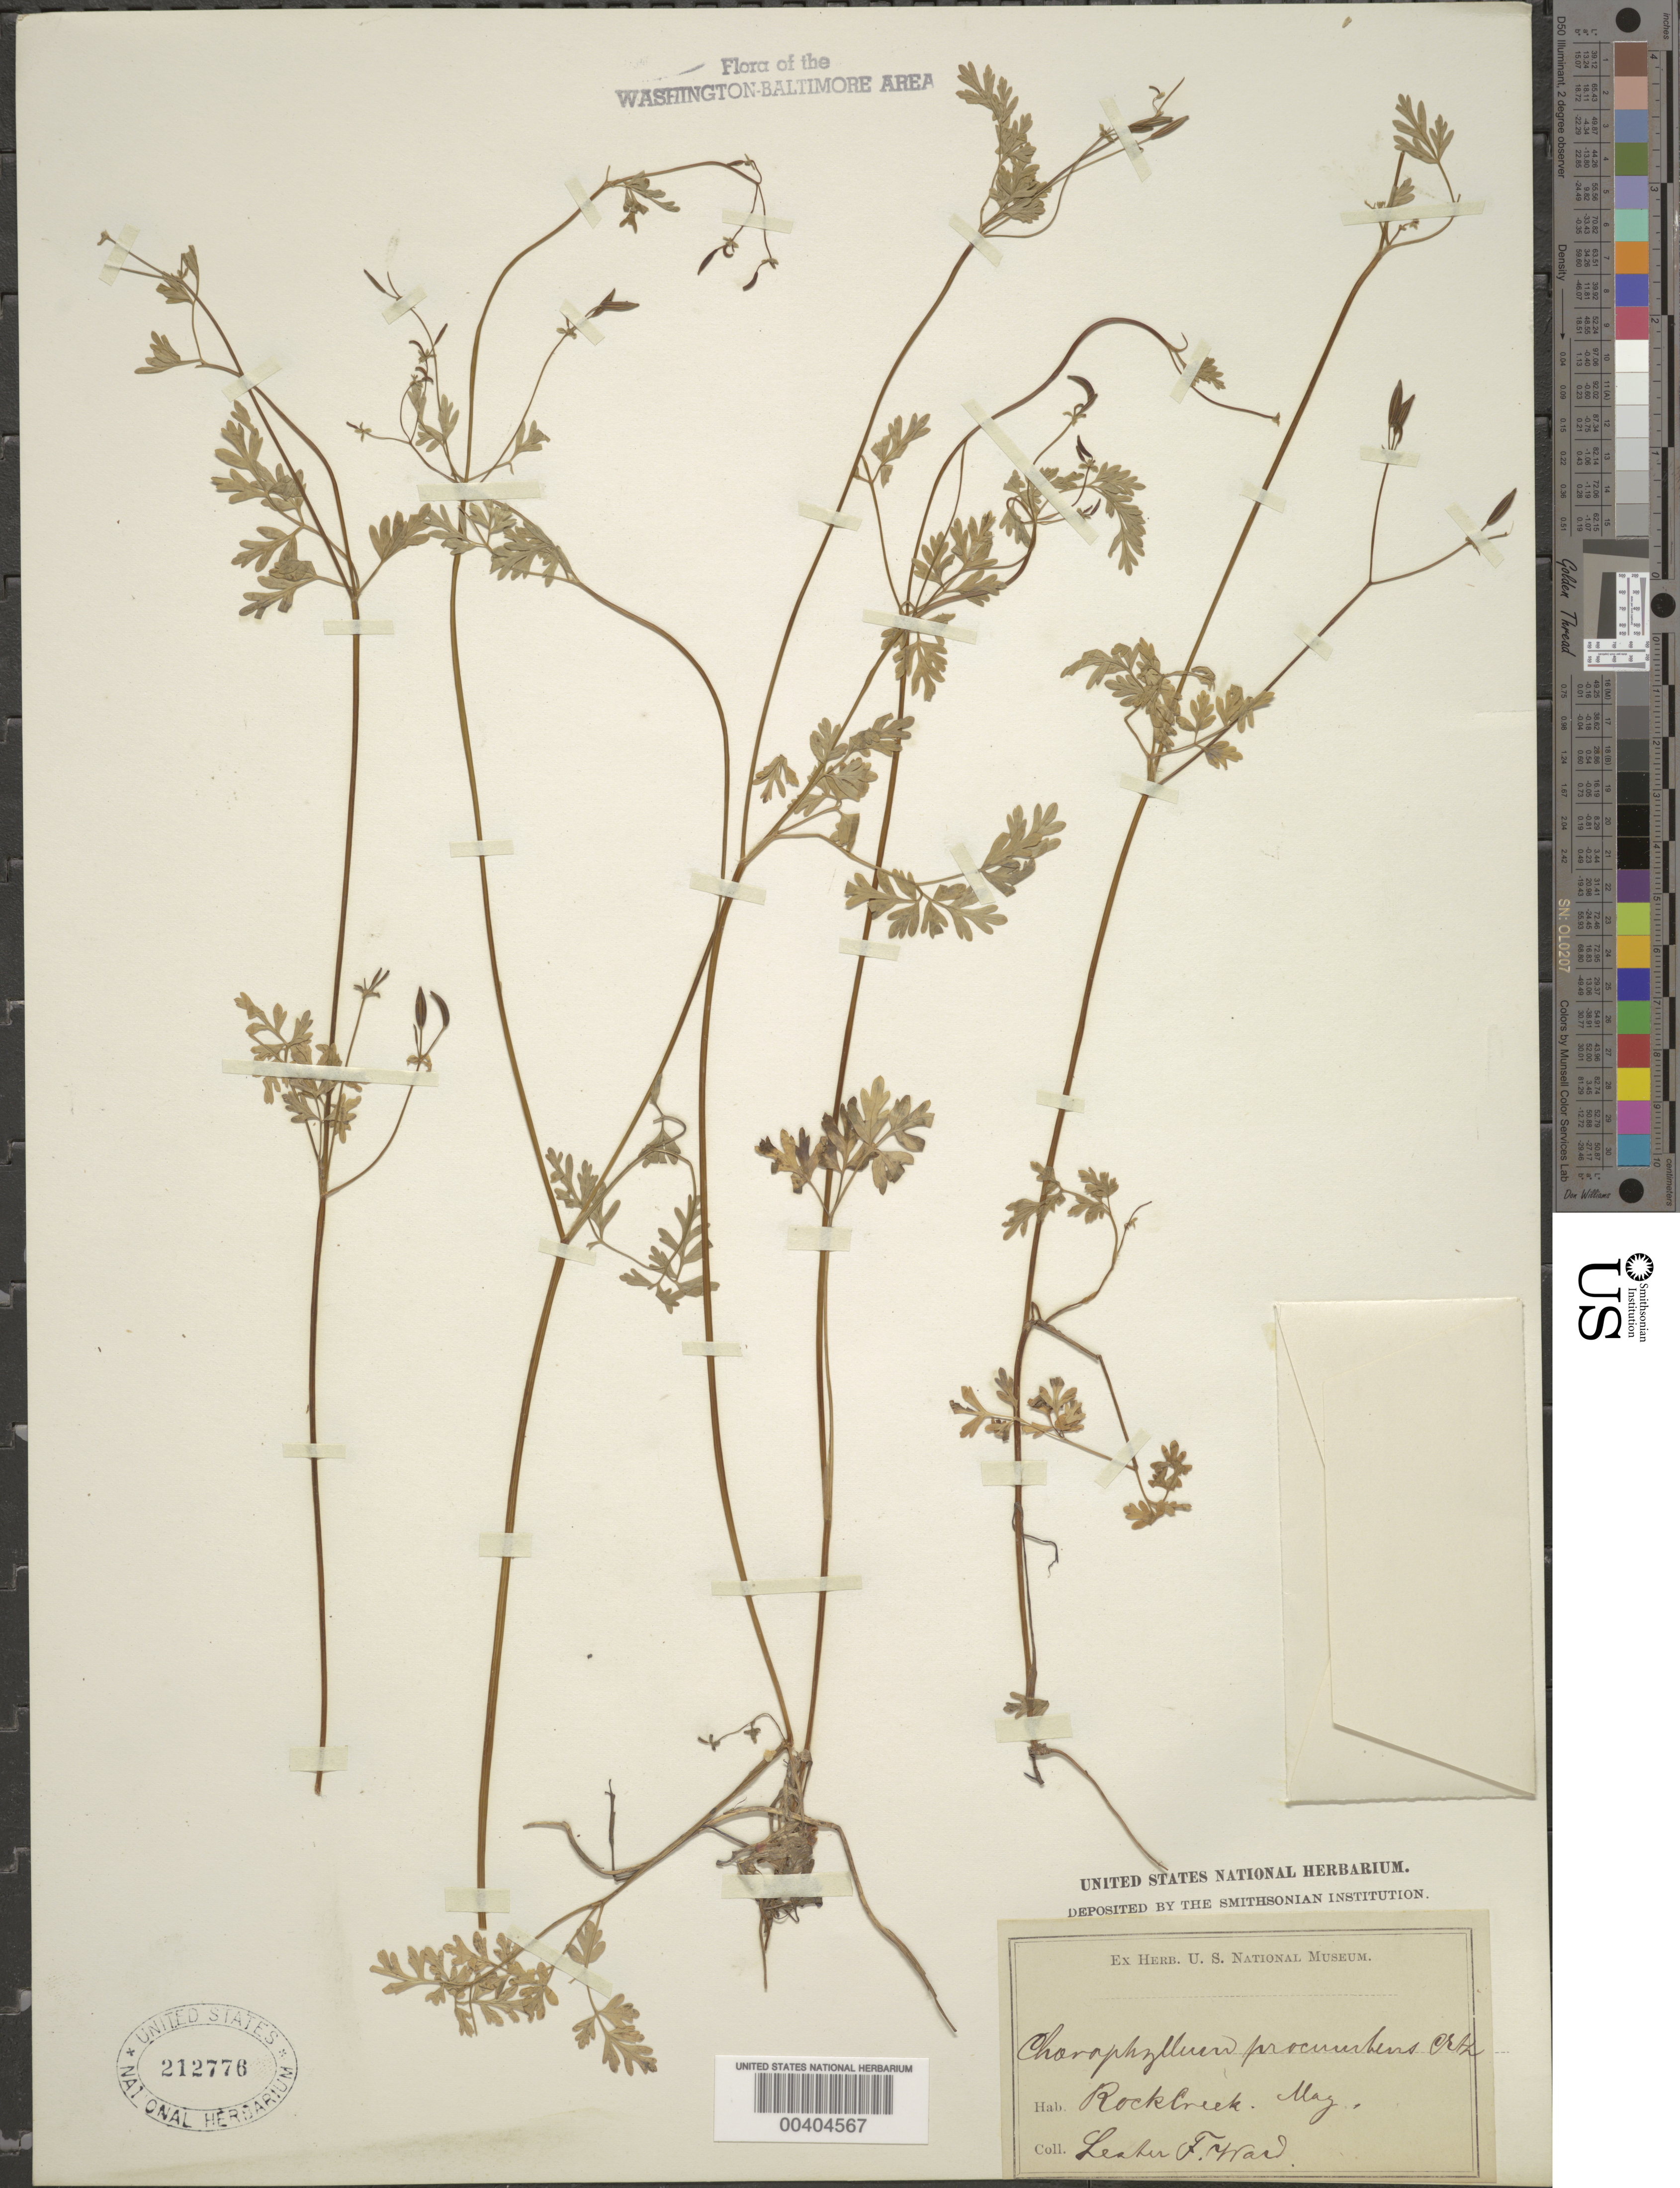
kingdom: Plantae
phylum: Tracheophyta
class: Magnoliopsida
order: Apiales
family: Apiaceae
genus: Chaerophyllum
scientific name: Chaerophyllum procumbens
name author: (L.) Crantz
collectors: L. F. Ward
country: United States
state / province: District of Columbia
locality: Rock Creek Rock Creek Park & vicinity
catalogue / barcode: US 212776